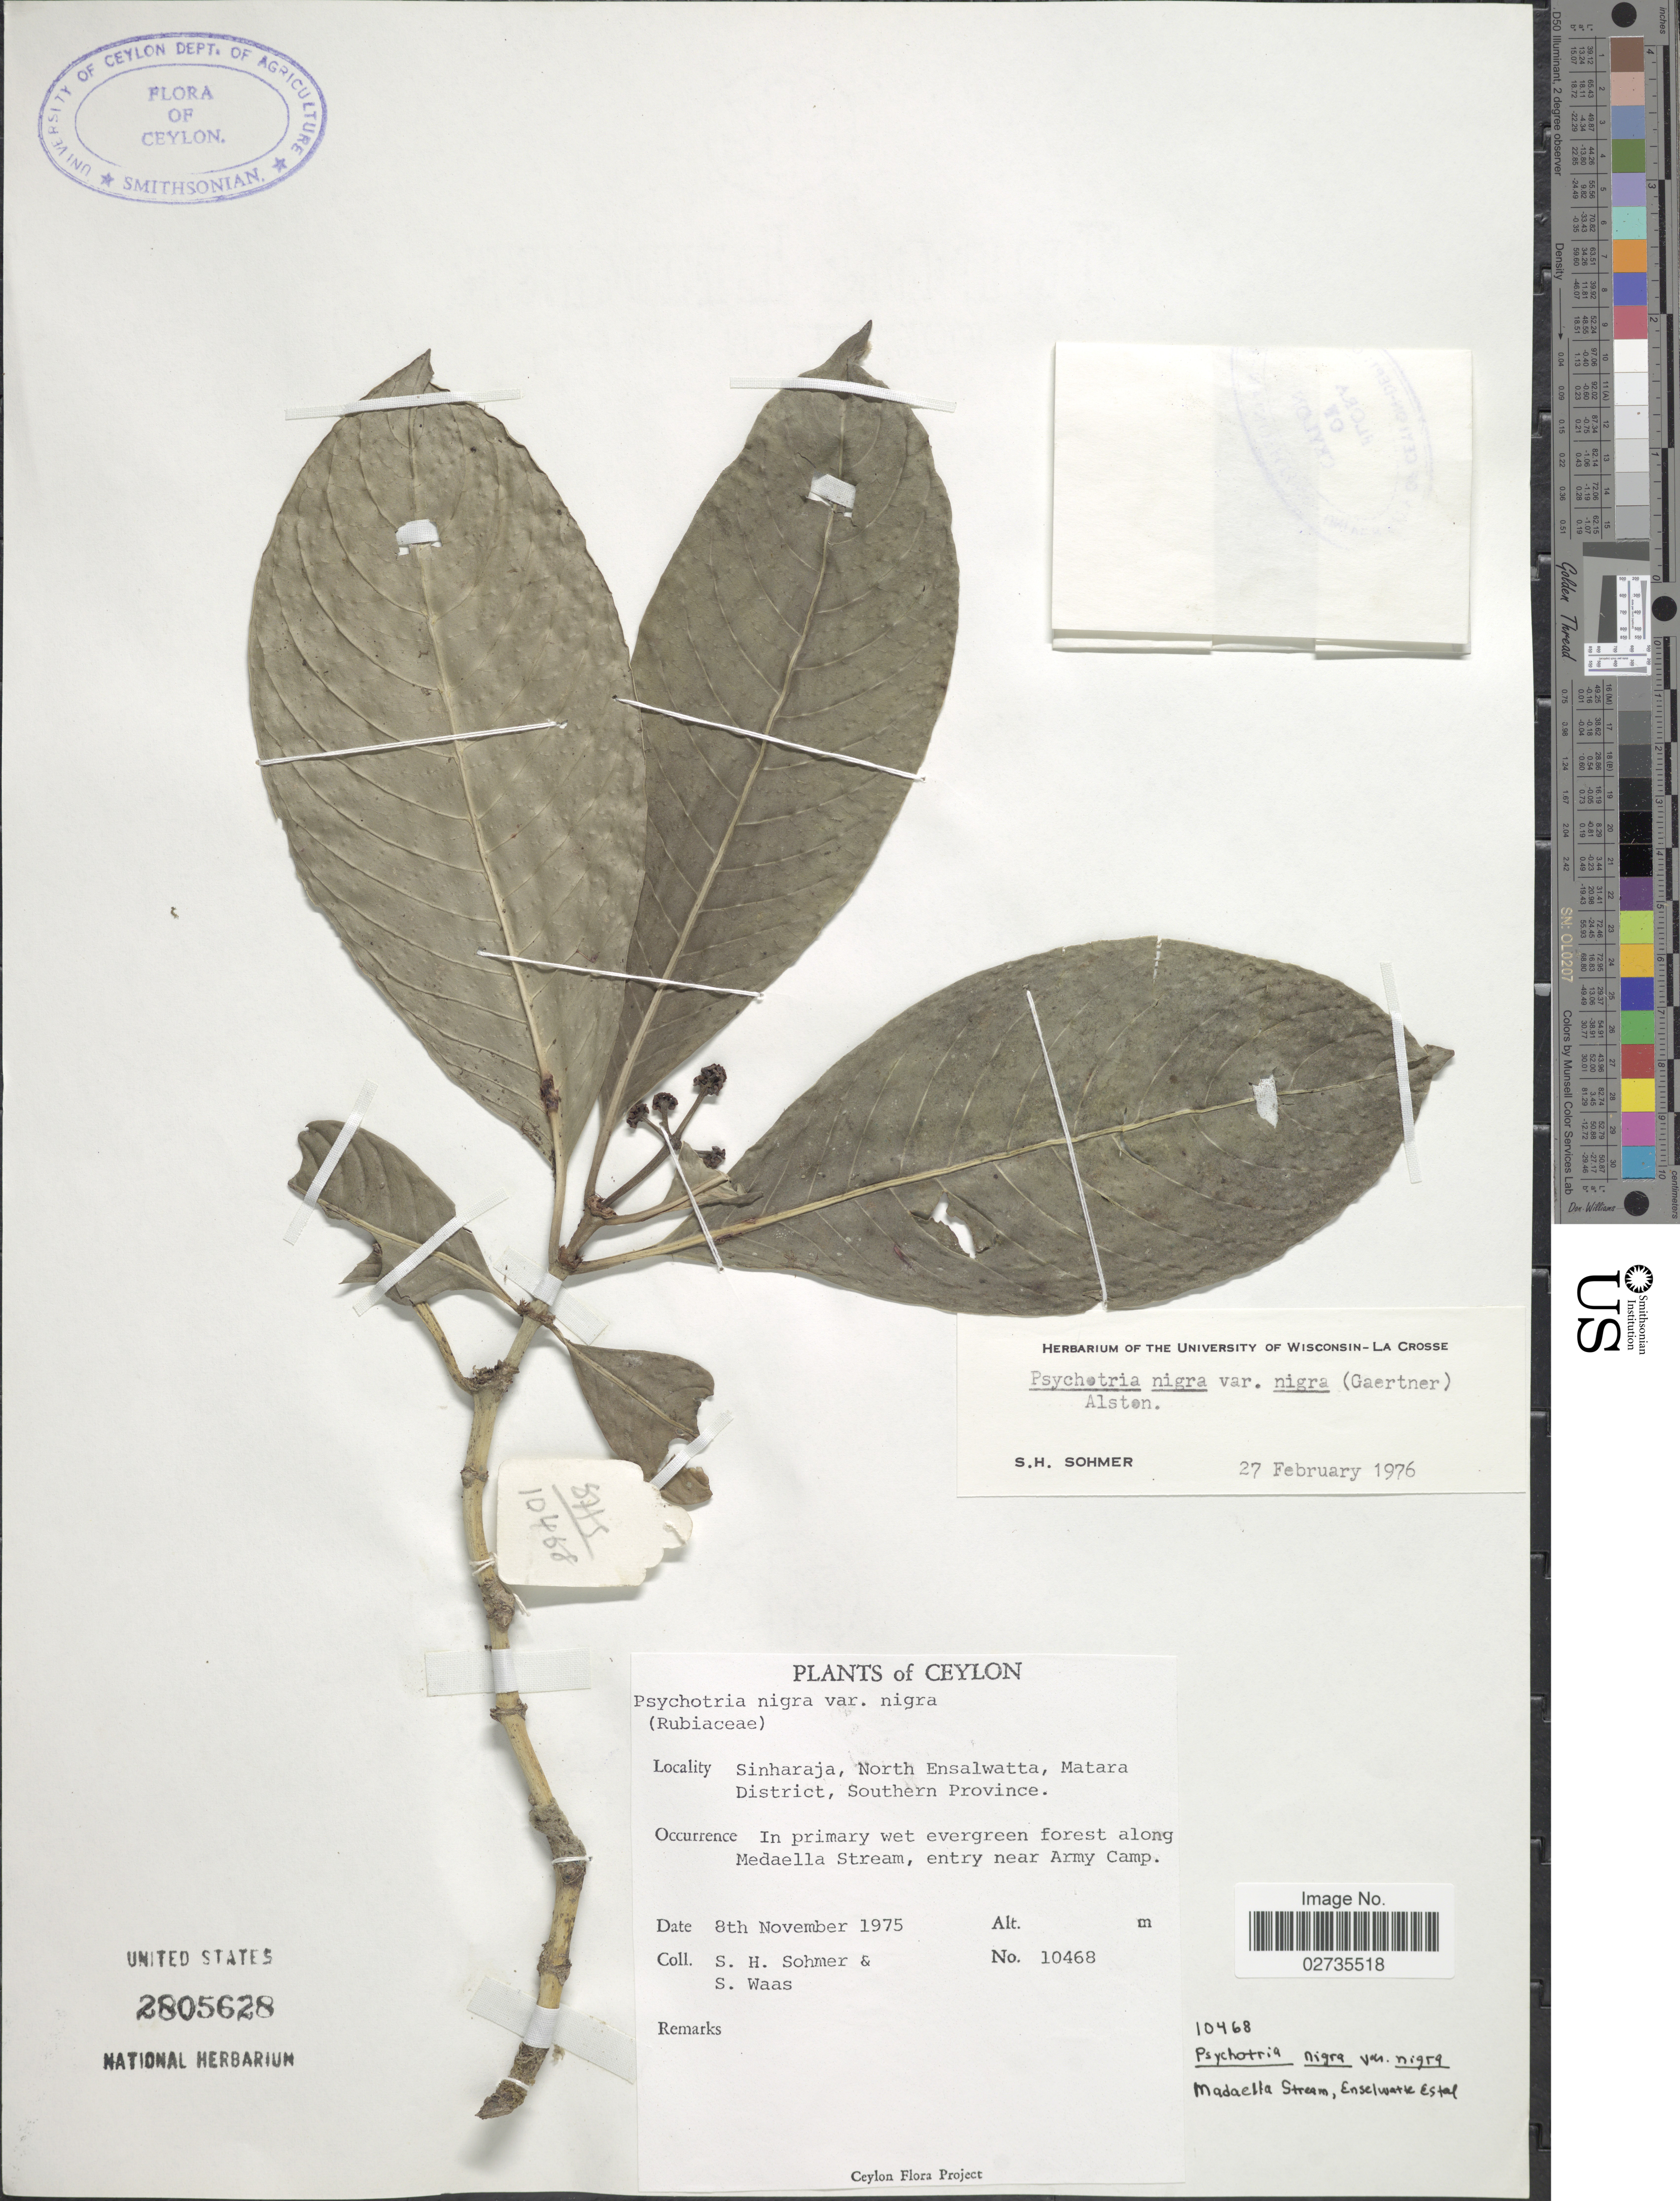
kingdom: Plantae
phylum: Tracheophyta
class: Magnoliopsida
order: Gentianales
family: Rubiaceae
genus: Psychotria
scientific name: Psychotria nigra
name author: (Gaertn.) Alston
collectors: S. H. Sohmer & S. Waas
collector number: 10468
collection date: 1975-11-08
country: Sri Lanka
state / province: Southern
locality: Ceylon. Sinharaja, North Ensalwatta, Matara District, along Medaella Stream, entry near Army Camp.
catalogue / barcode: US 2805628